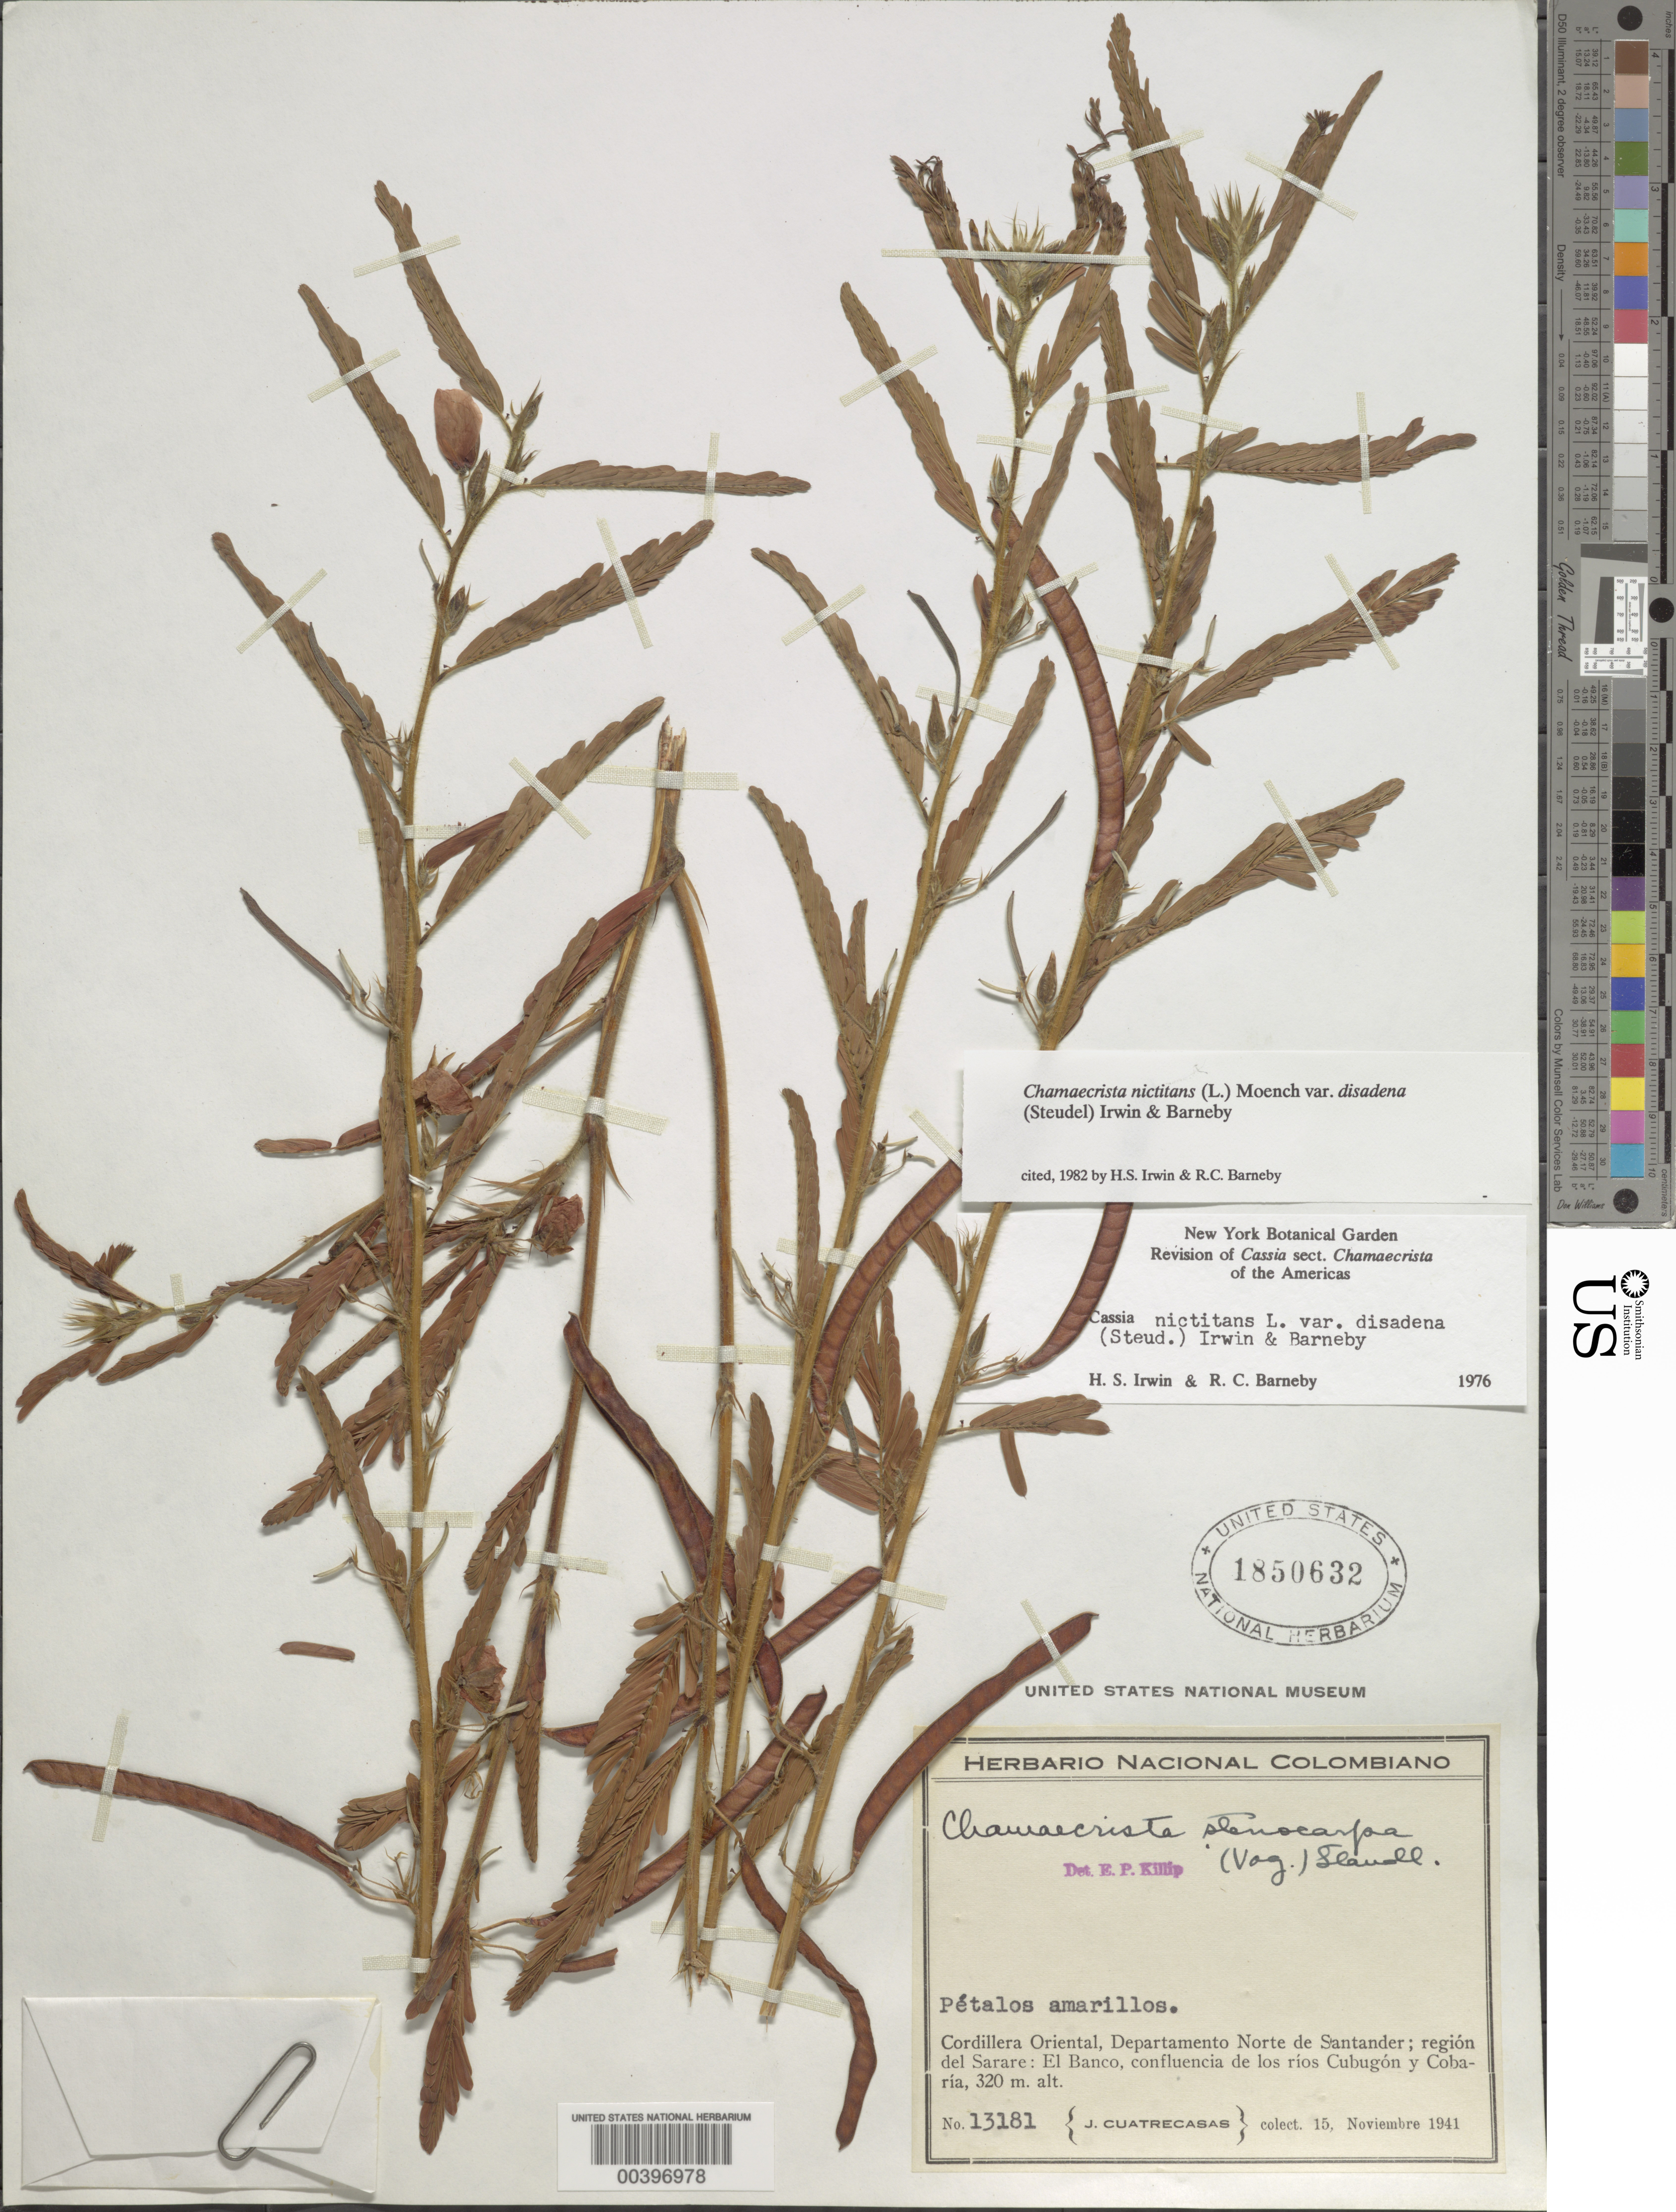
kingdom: Plantae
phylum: Tracheophyta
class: Magnoliopsida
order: Fabales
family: Fabaceae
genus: Chamaecrista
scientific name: Chamaecrista nictitans var. disadena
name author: (Steud.) H.S. Irwin & Barneby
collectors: J. Cuatrecasas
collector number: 13181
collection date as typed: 15 Nov 1941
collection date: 1941-11-15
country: Colombia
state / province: Norte de Santander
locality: Cordillera Oriental; region del Sarare; el Banco, confluencia de los rios Cubugon y Cobaria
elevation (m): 320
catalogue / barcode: US 1850632